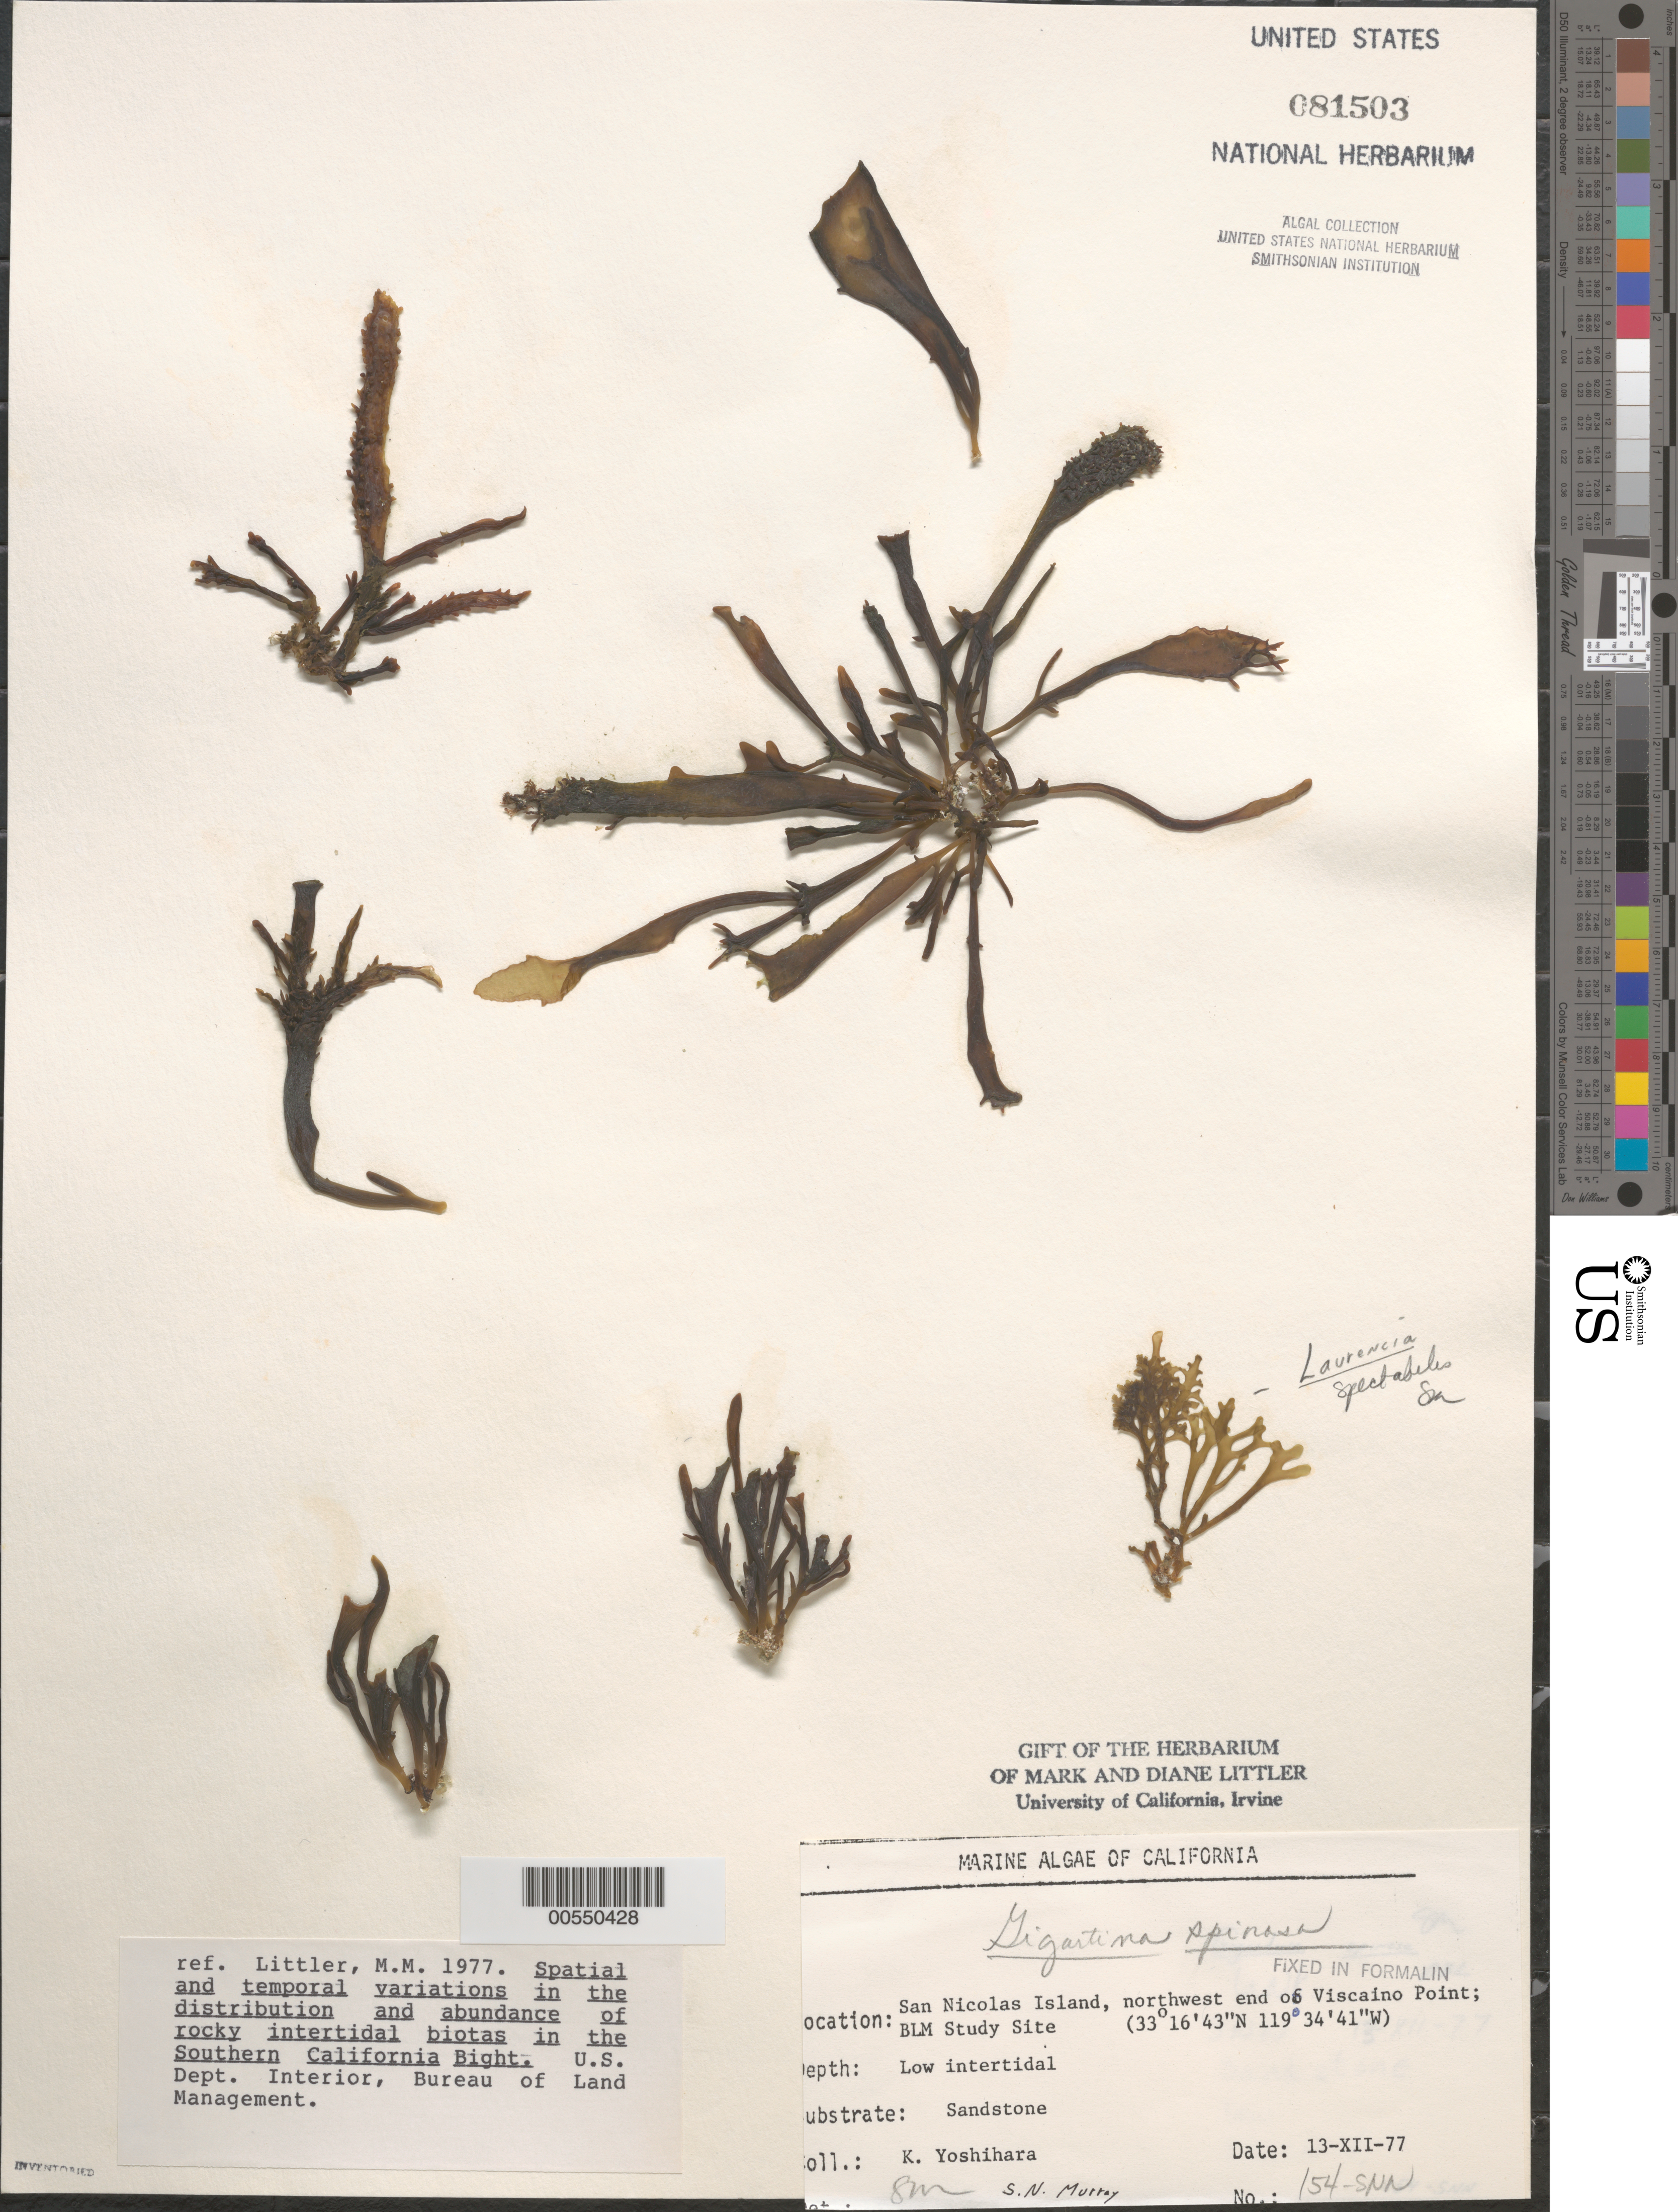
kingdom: Plantae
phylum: Rhodophyta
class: Florideophyceae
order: Gigartinales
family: Gigartinaceae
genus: Chondracanthus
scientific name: Chondracanthus spinosus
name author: (Kütz.) Guiry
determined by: Algae name updating Project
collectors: K. Yoshihara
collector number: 154-snn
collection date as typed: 13 Dec 1977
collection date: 1977-12-13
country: United States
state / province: California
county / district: Ventura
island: San Nicolas Island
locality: Northwest end of Vizcaino Point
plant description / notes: BLM-SOCALBIGHT Rocky Intertidal Survey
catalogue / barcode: US 81503